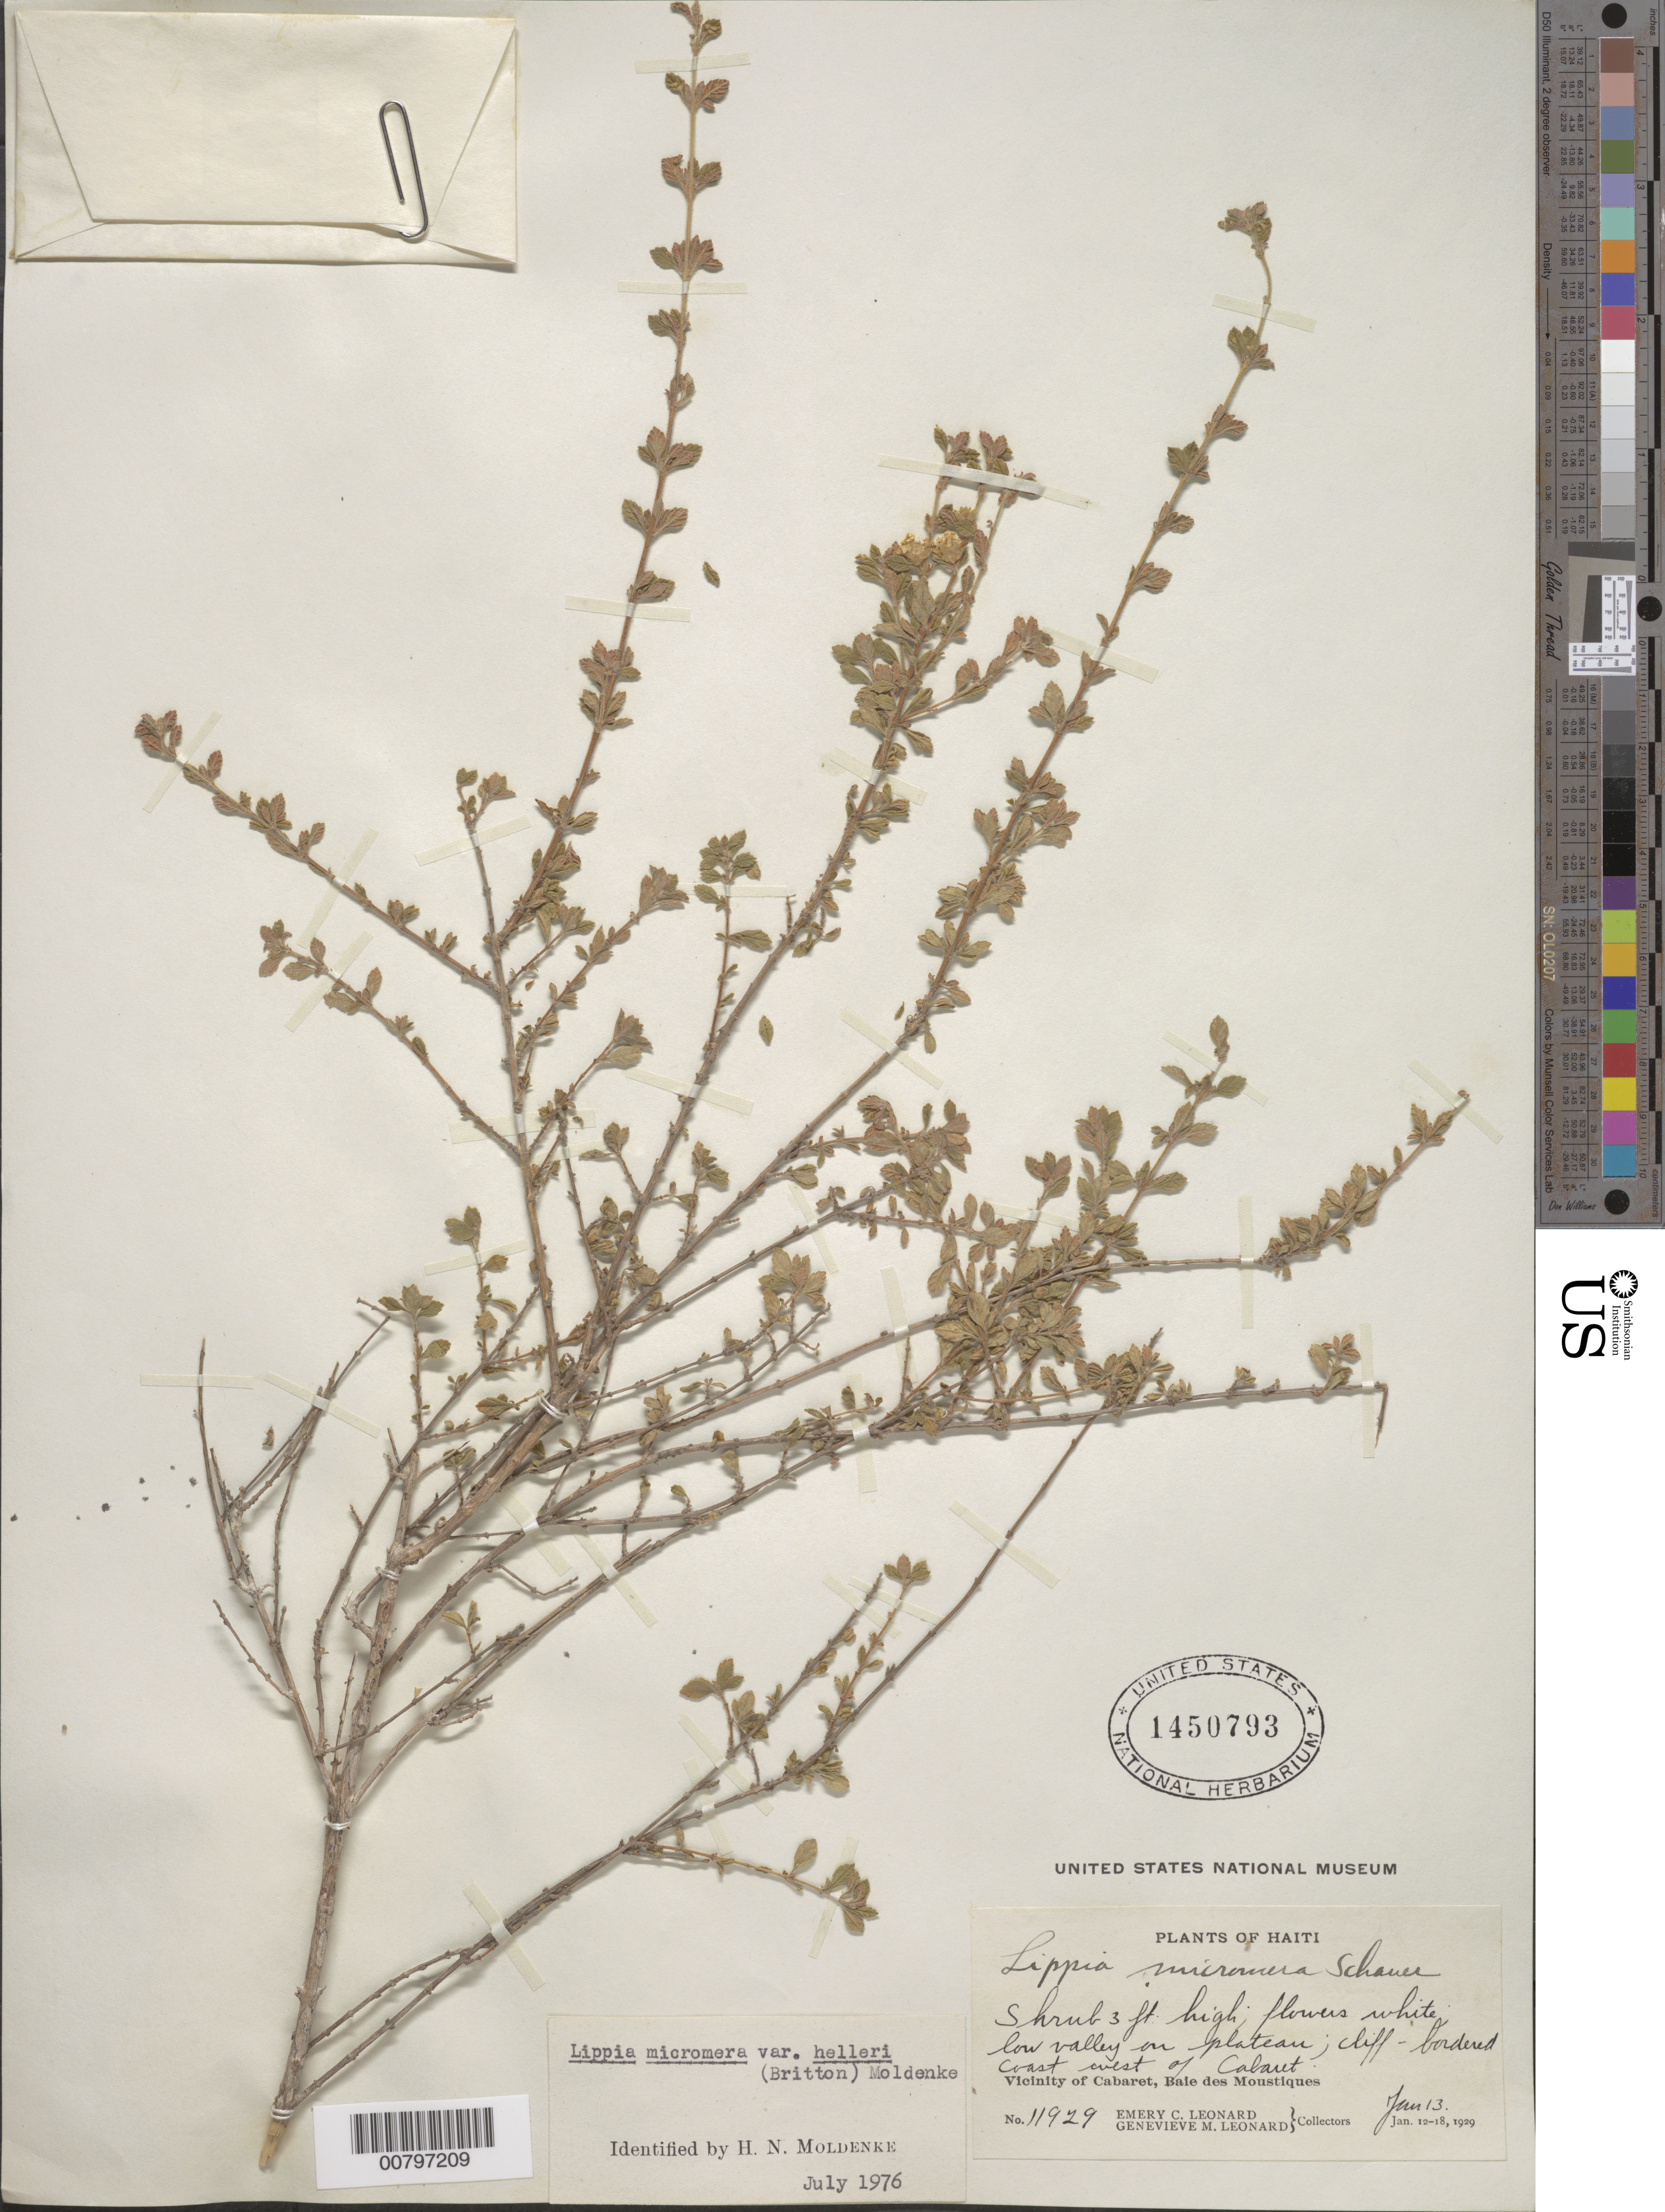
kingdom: Plantae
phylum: Tracheophyta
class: Magnoliopsida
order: Lamiales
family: Verbenaceae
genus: Lippia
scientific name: Lippia micromera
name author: Schauer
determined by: Moldenke, H. N.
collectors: E. C. Leonard & G. M. Leonard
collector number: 11929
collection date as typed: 13 Jan 1929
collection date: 1929-01-13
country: Haiti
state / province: Nord-Ouest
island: Hispaniola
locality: Vicinity of Cabaret, low valley on plateau, cliff-bordered coast W of city, Baie de Moustiques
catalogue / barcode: US 1450793